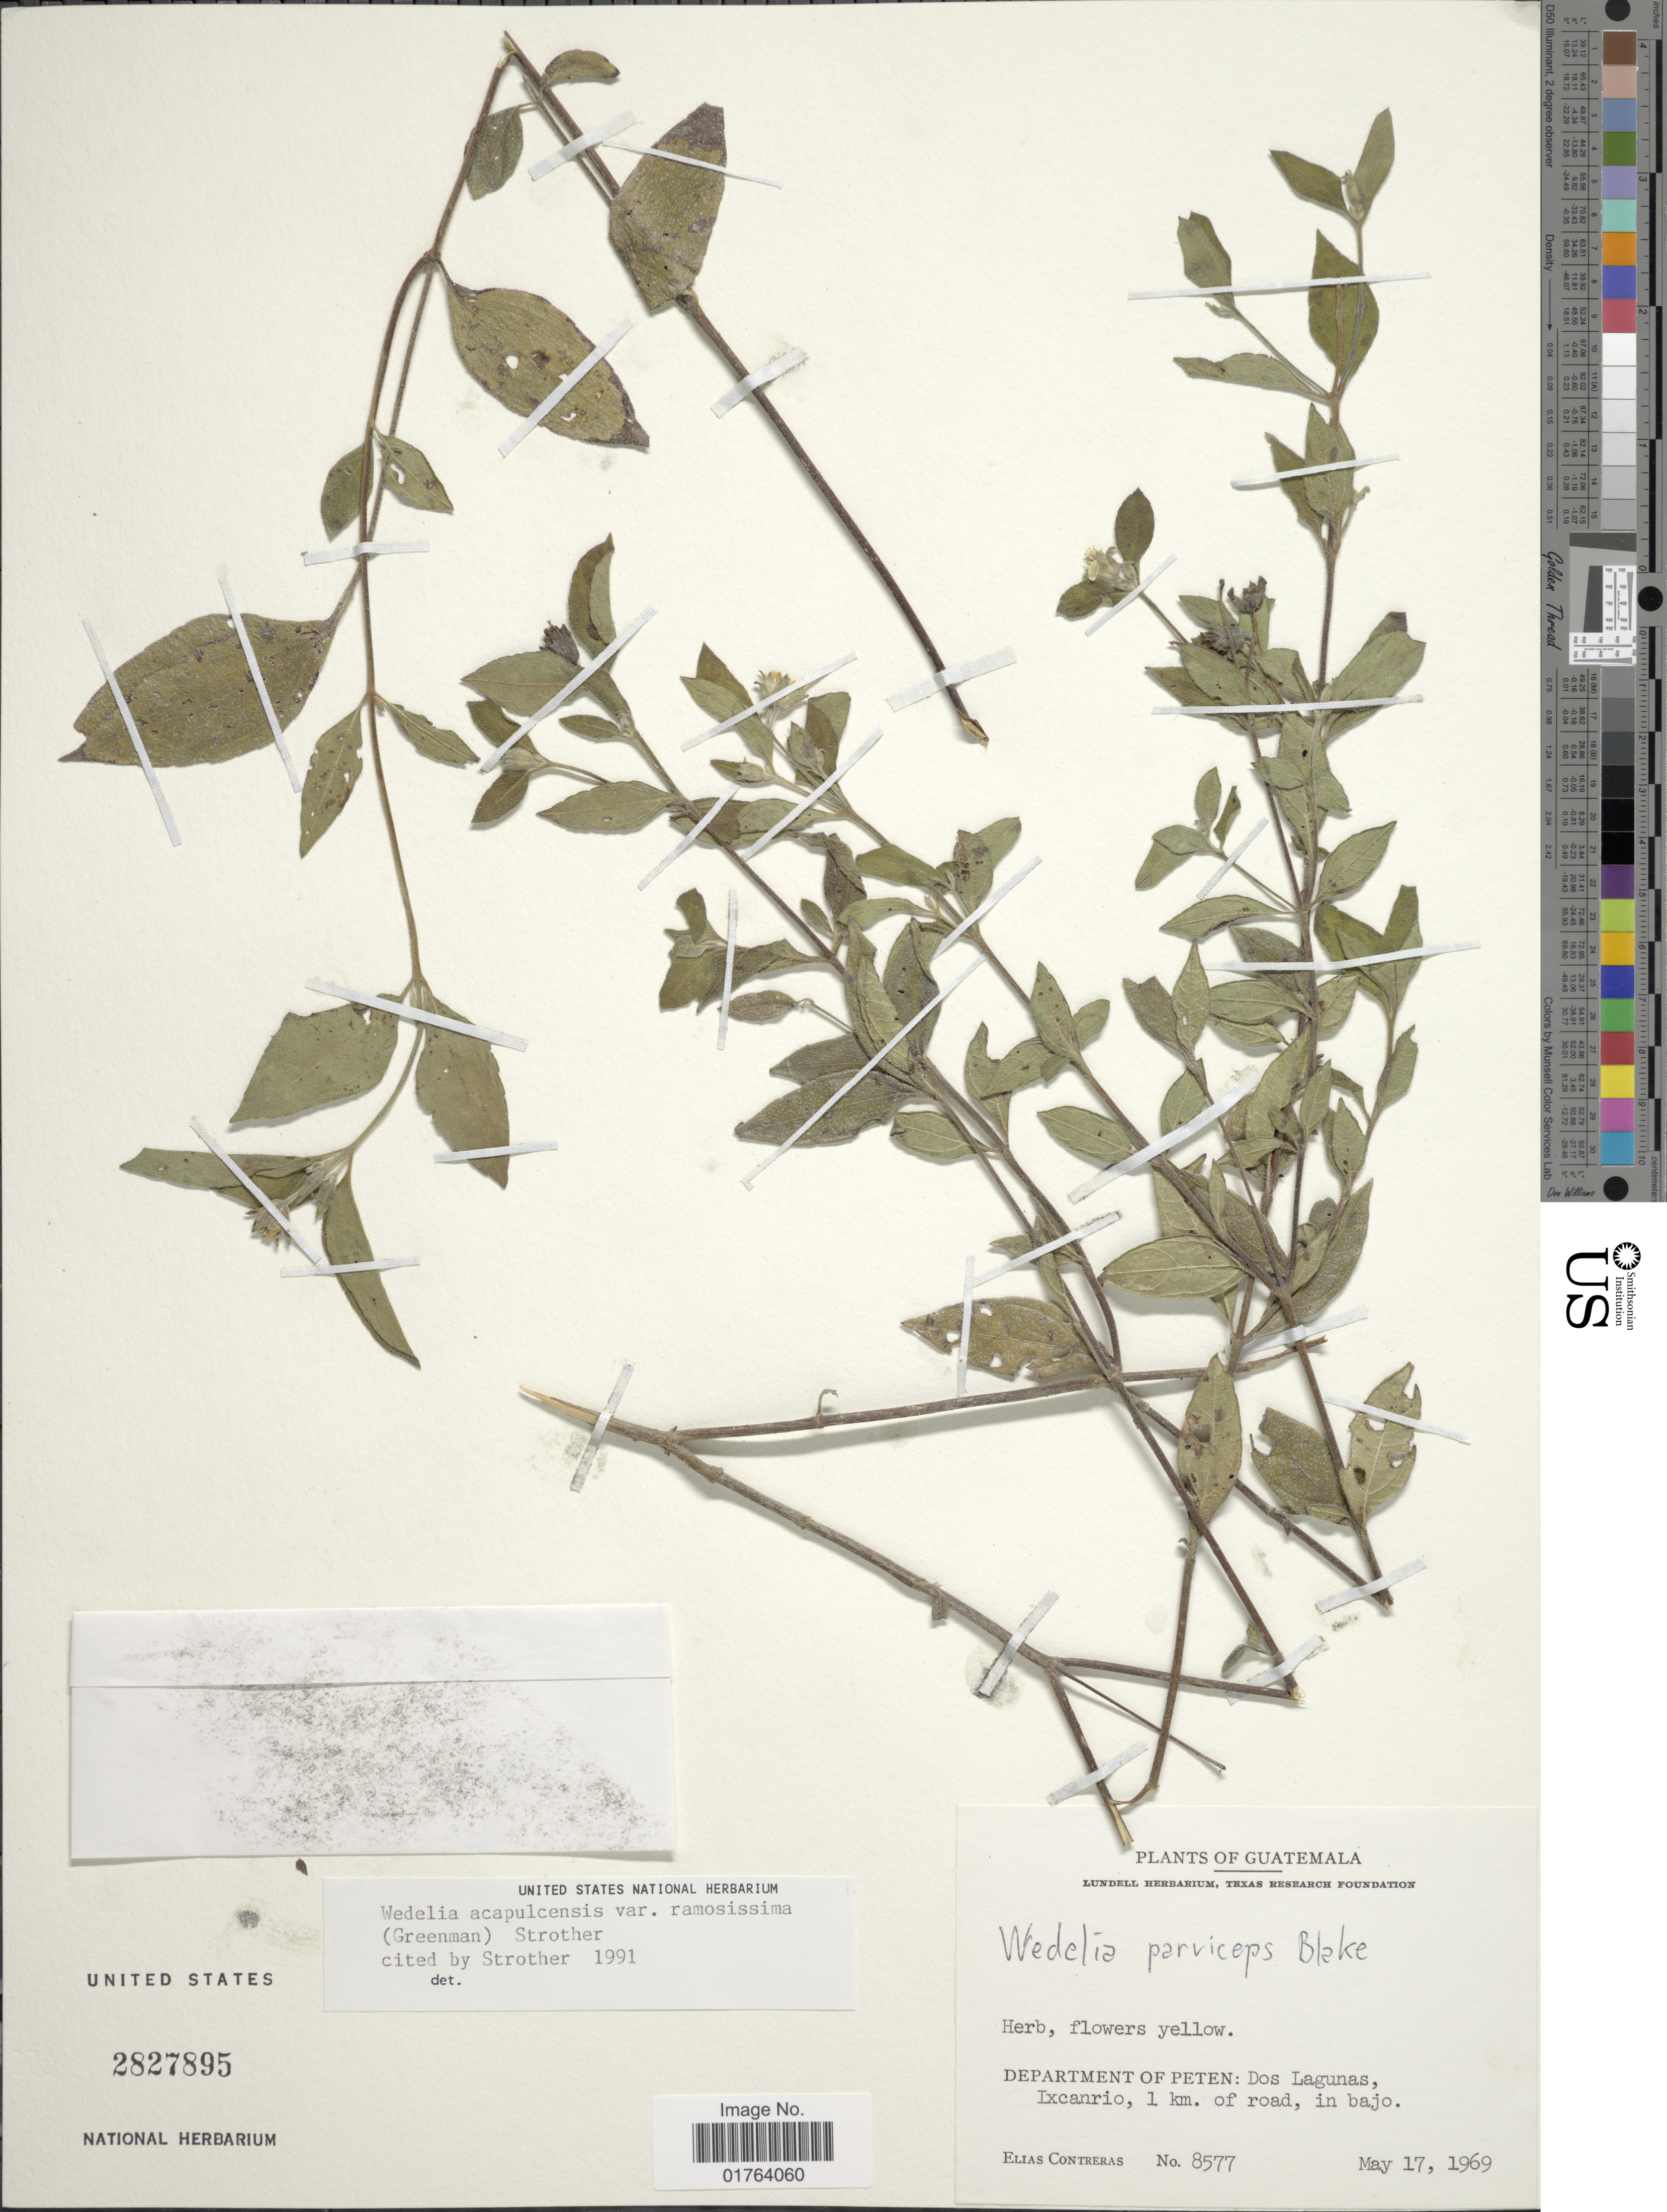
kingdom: Plantae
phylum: Tracheophyta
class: Magnoliopsida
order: Asterales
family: Asteraceae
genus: Wedelia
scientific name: Wedelia acapulcensis var. ramosissima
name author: (Greenm.) Strother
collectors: E. Contreras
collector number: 8577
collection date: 1969-05-17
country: Guatemala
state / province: El Petén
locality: Dos Lagunas, Ixcanrio, 1 km. of road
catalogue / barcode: US 2827895